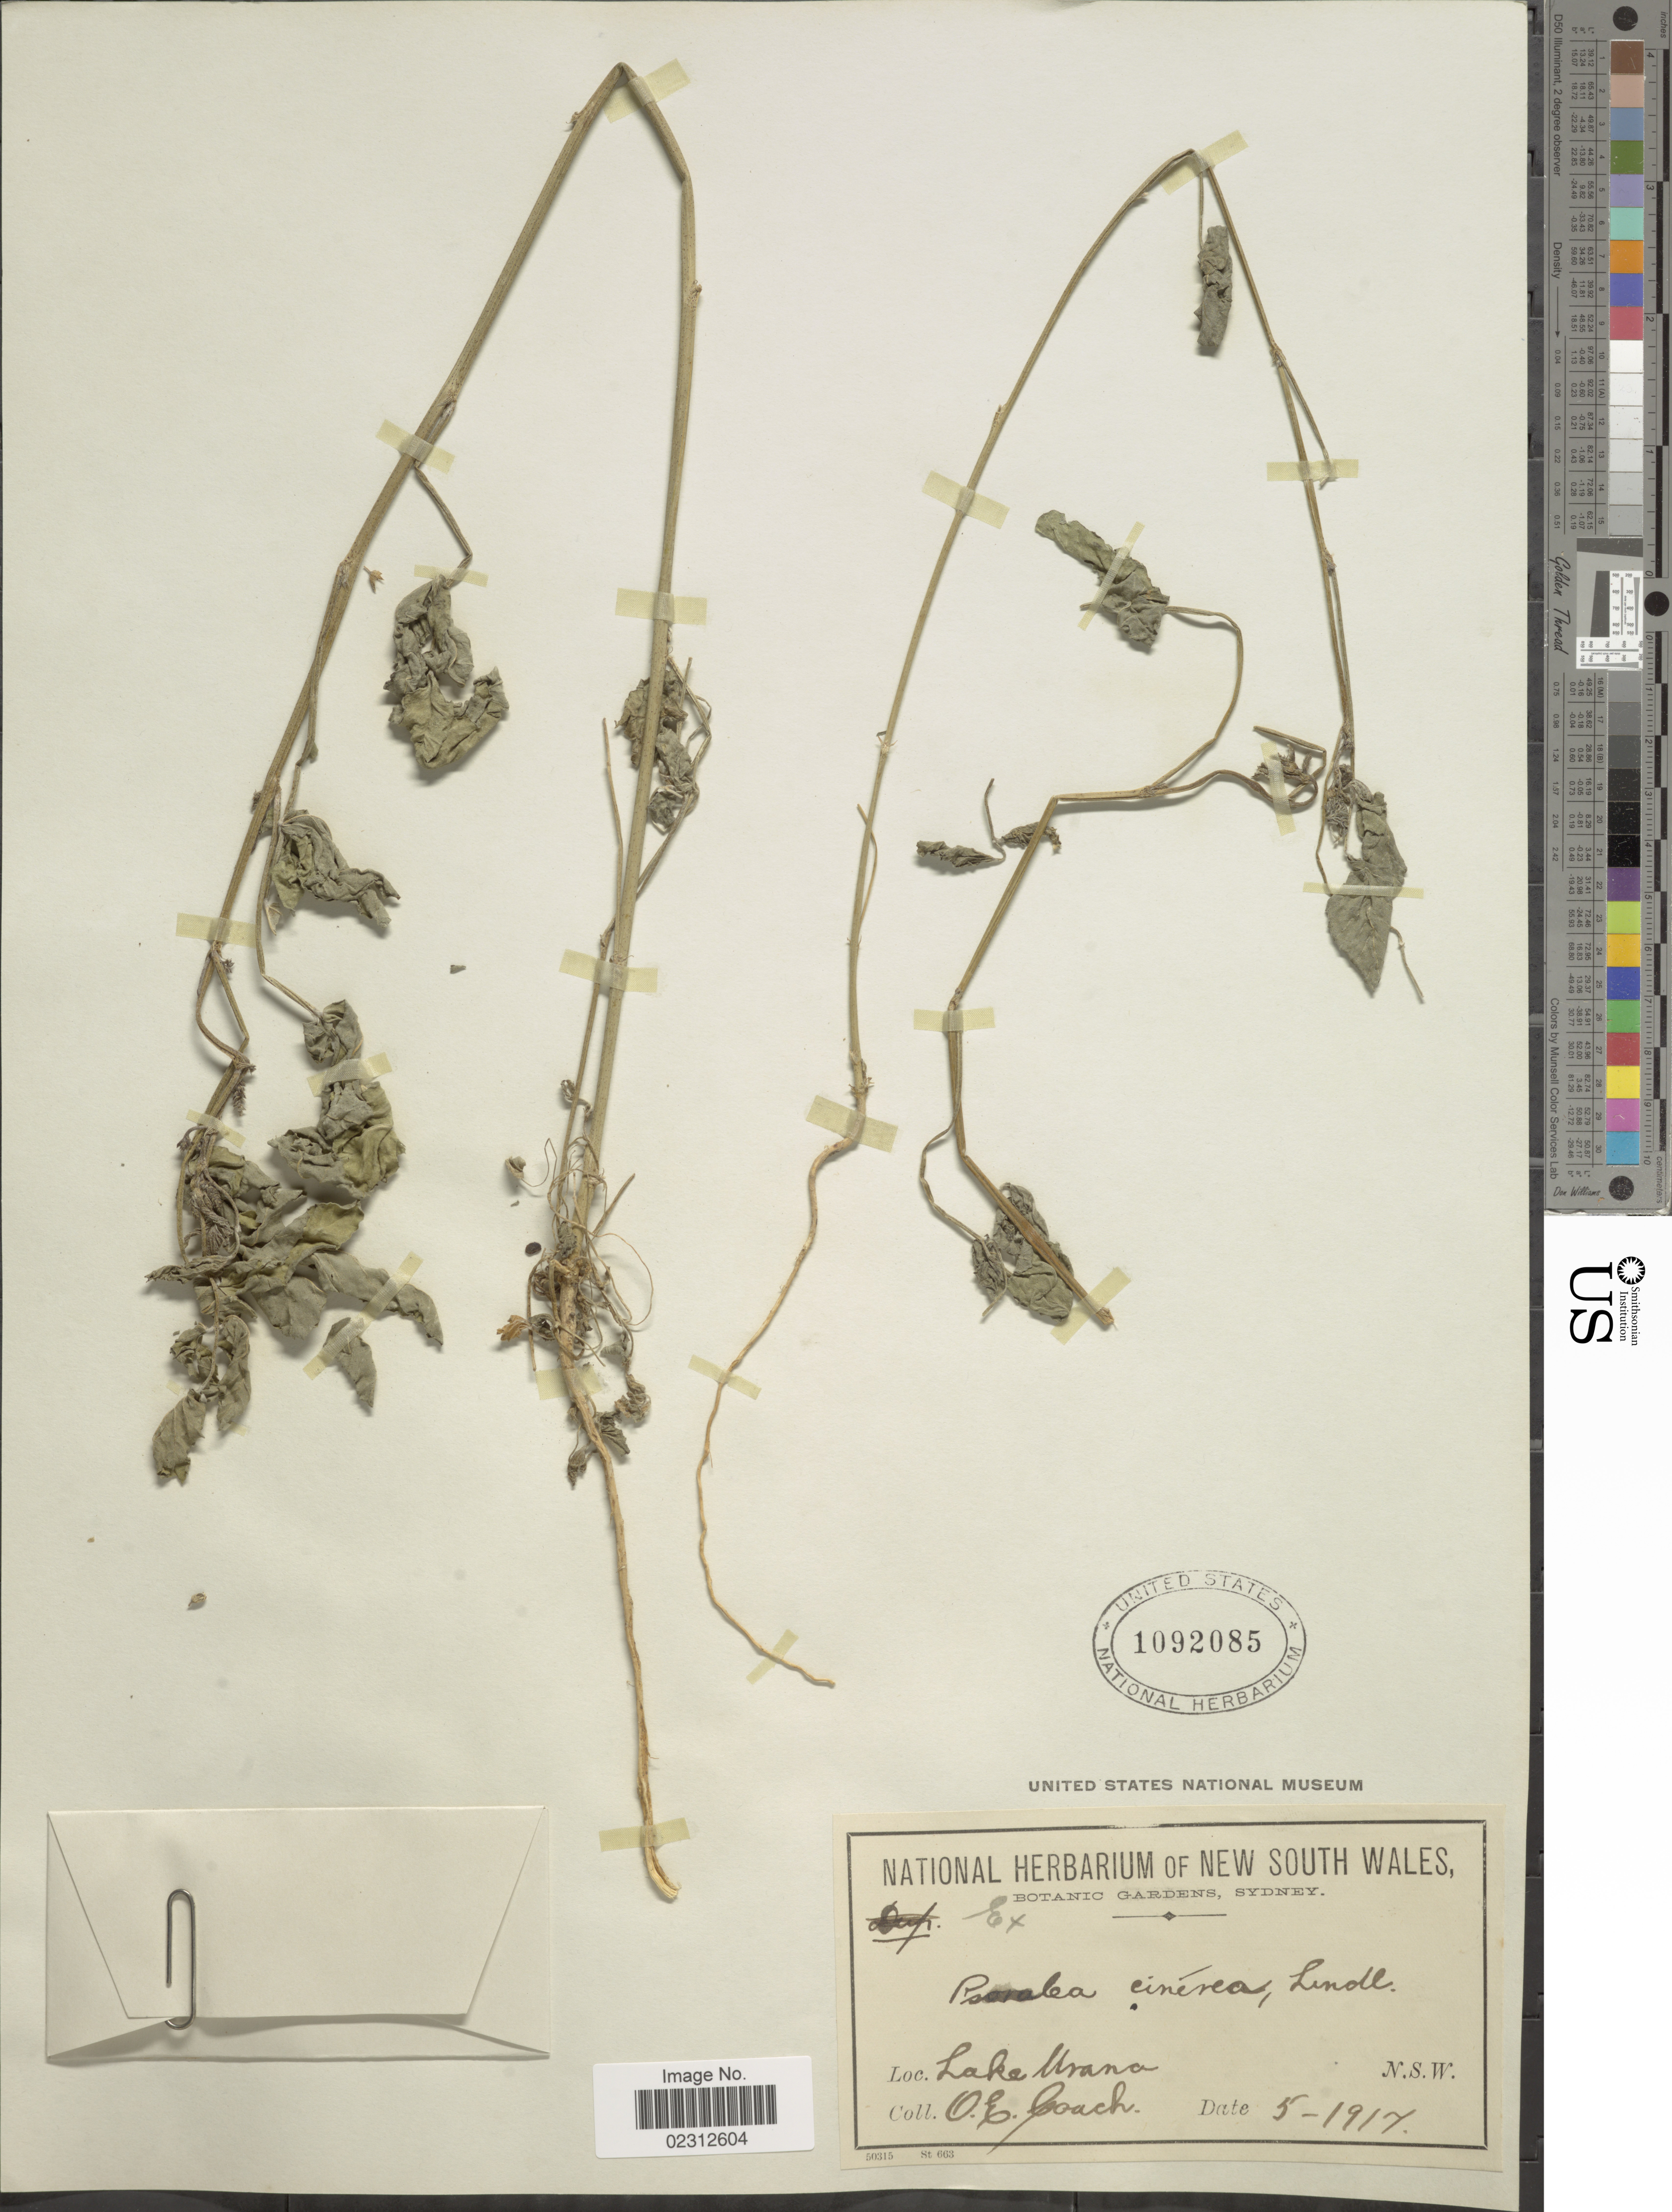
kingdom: Plantae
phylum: Tracheophyta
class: Magnoliopsida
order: Fabales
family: Fabaceae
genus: Cullen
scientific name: Cullen cinereum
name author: (Lindl.) J.W. Grimes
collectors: O. Coach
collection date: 1917-05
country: Australia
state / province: New South Wales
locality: Lake Urana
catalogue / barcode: US 1092085